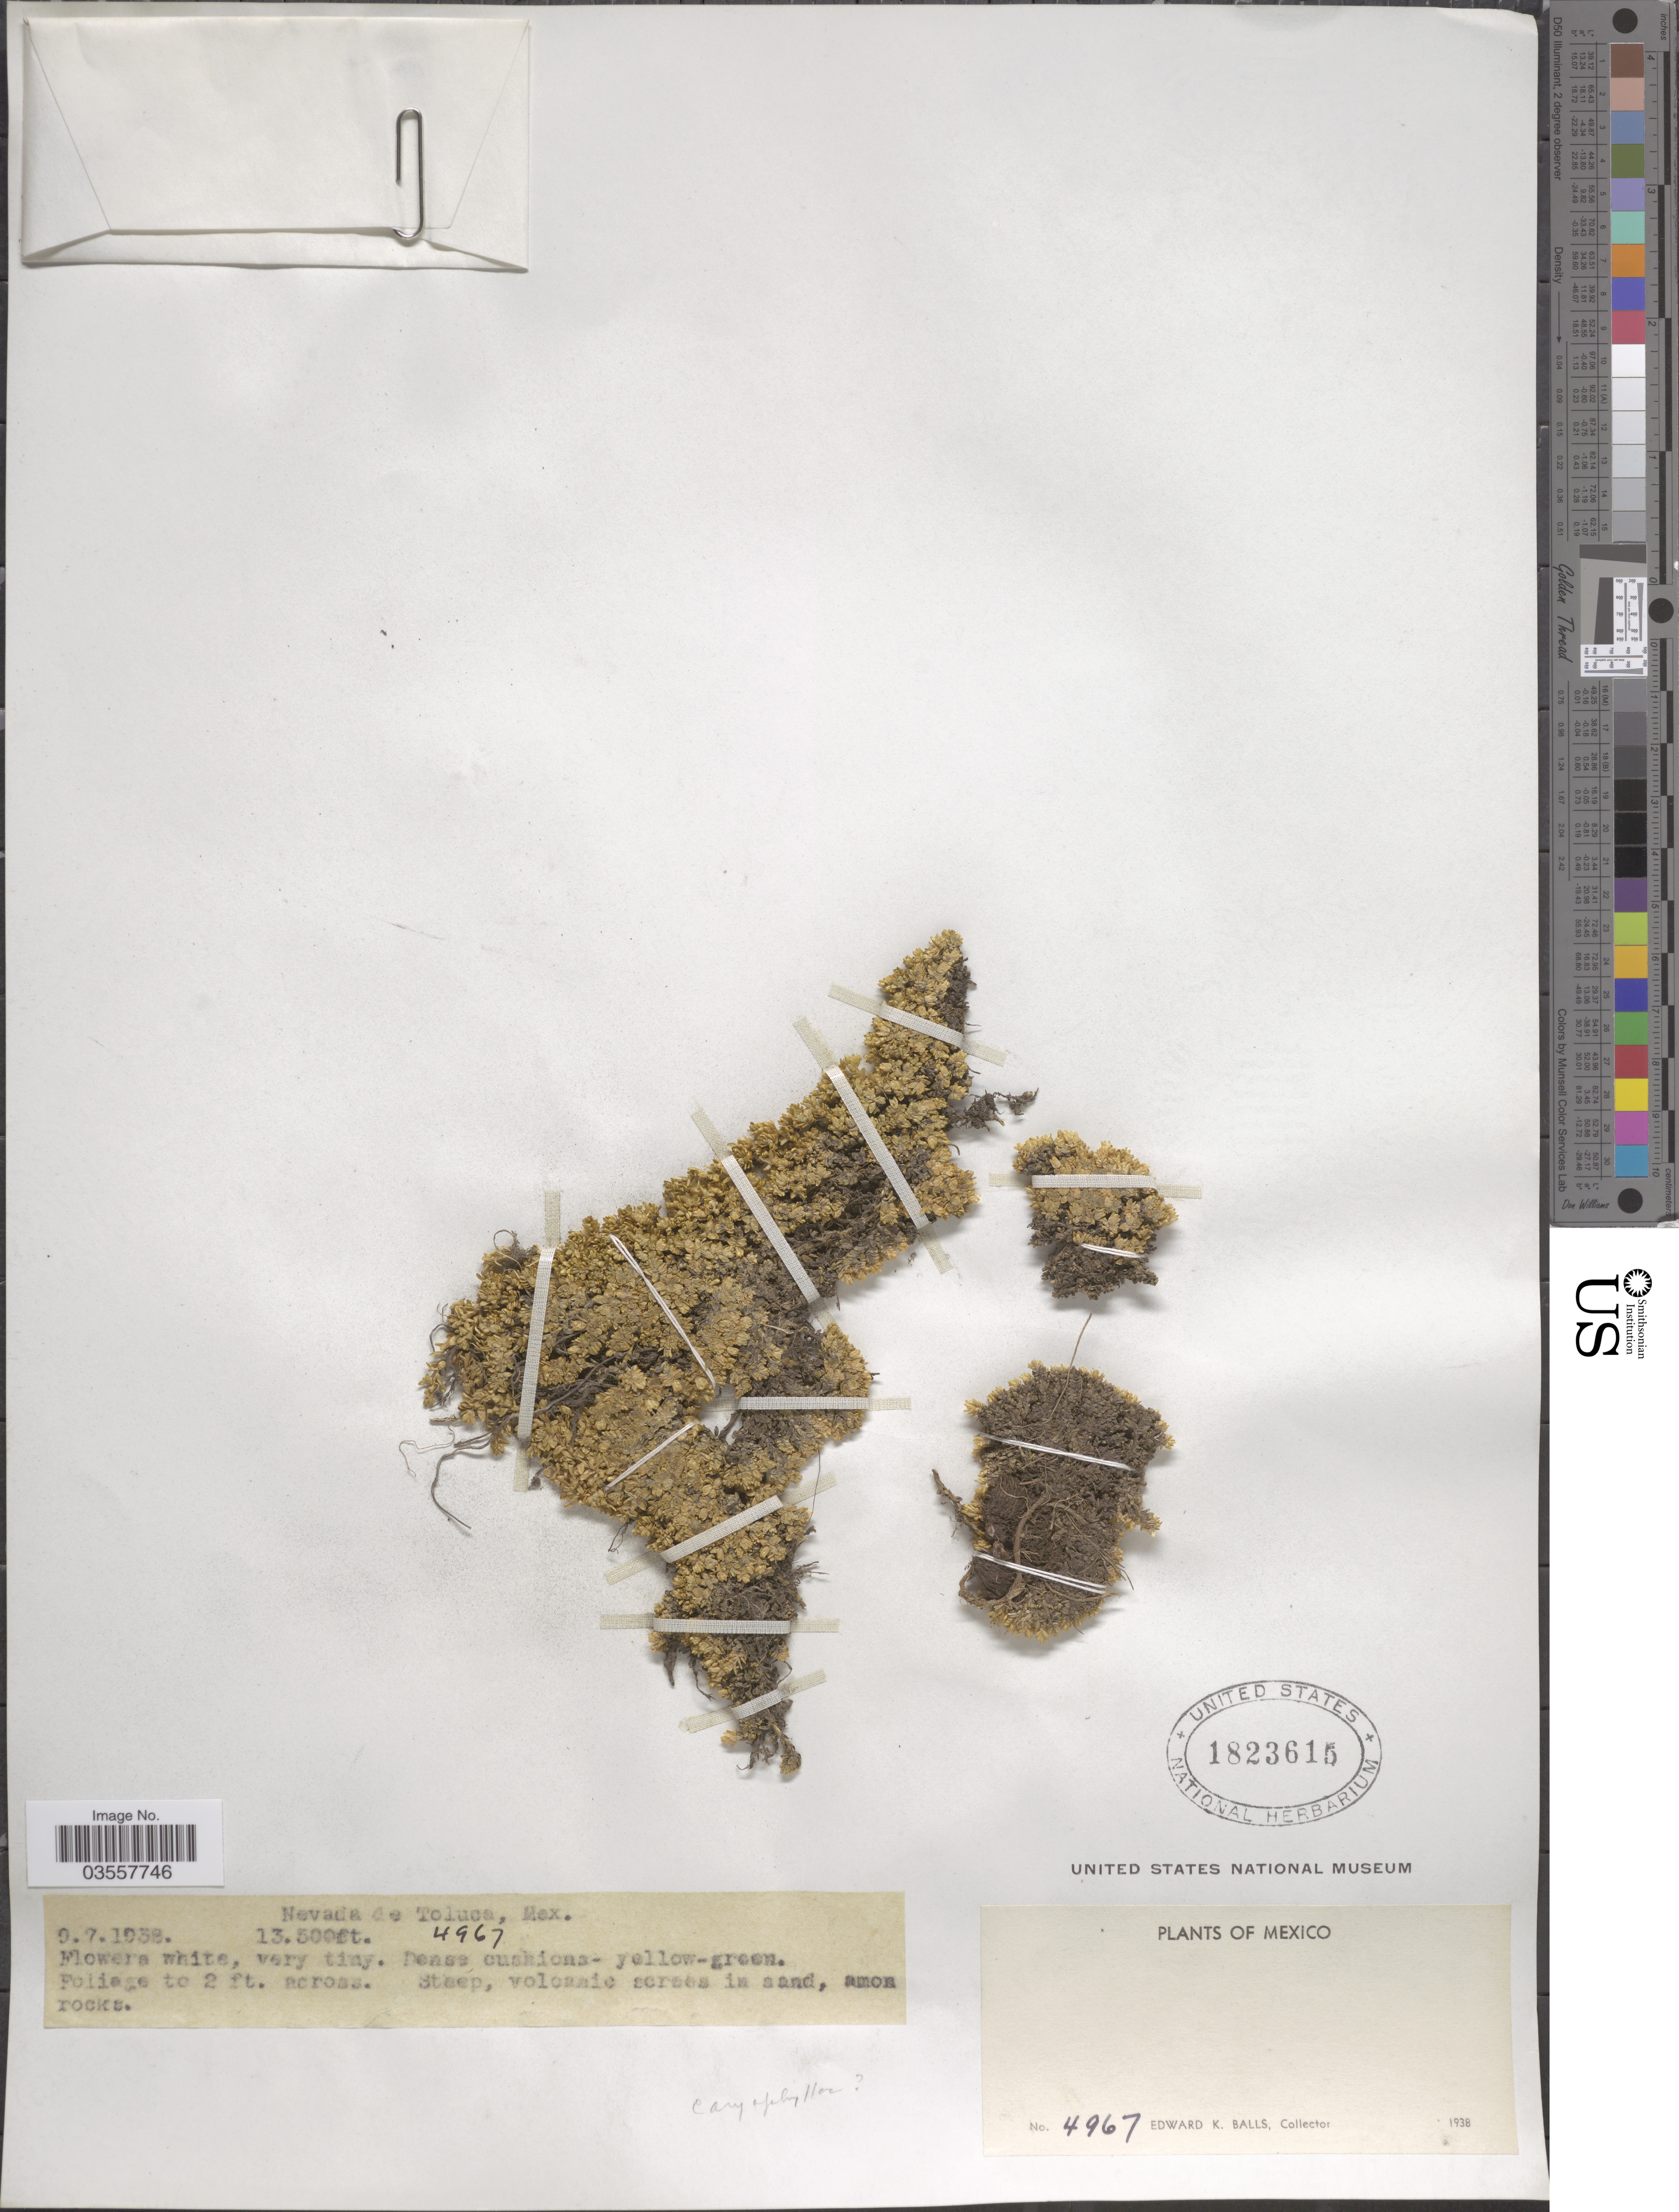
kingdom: Plantae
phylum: Tracheophyta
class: Magnoliopsida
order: Caryophyllales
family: Caryophyllaceae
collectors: E. K. Balls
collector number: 4967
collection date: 1938-07-09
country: Mexico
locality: Nevada de Toluca.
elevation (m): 4115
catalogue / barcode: US 1823615